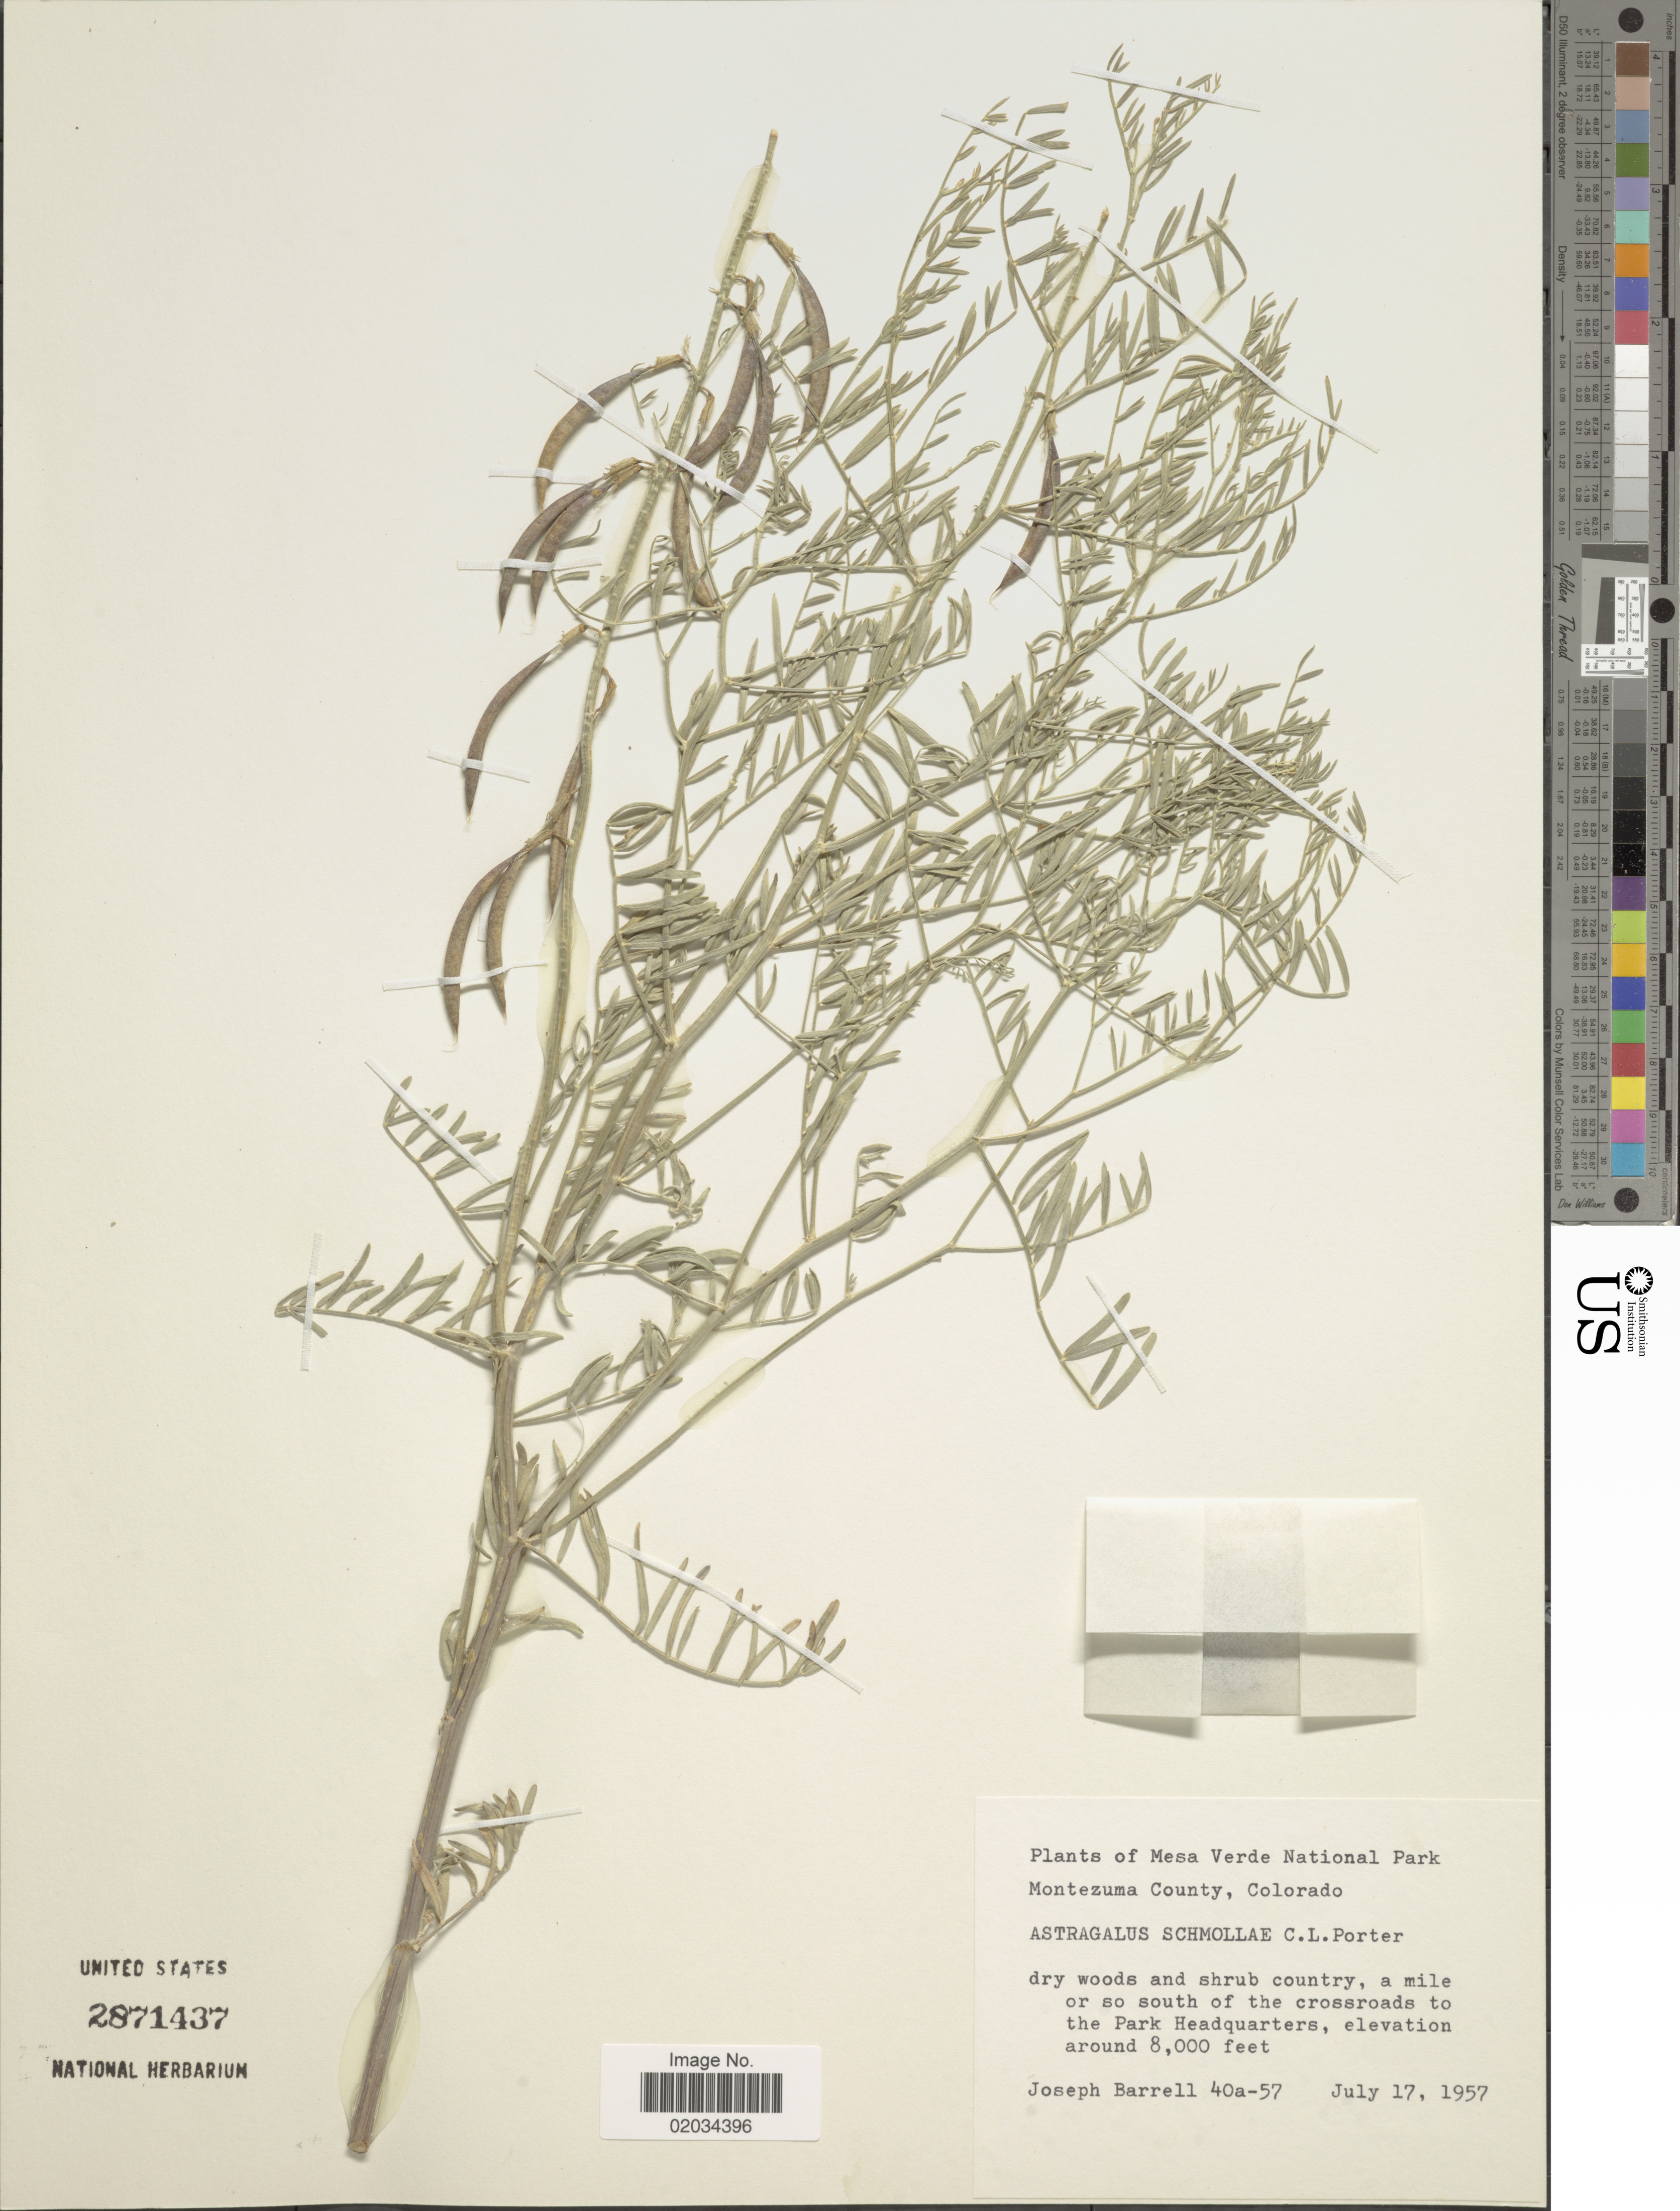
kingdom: Plantae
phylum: Tracheophyta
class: Magnoliopsida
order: Fabales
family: Fabaceae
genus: Astragalus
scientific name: Astragalus schmolliae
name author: Ced. Porter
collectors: J. Barrell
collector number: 40a-57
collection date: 1957-07-17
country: United States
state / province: Colorado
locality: Mesa Verde National Park, Montezuma County, a mile or so south of the crossroads to the Park Headquarters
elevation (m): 2438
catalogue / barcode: US 2871437